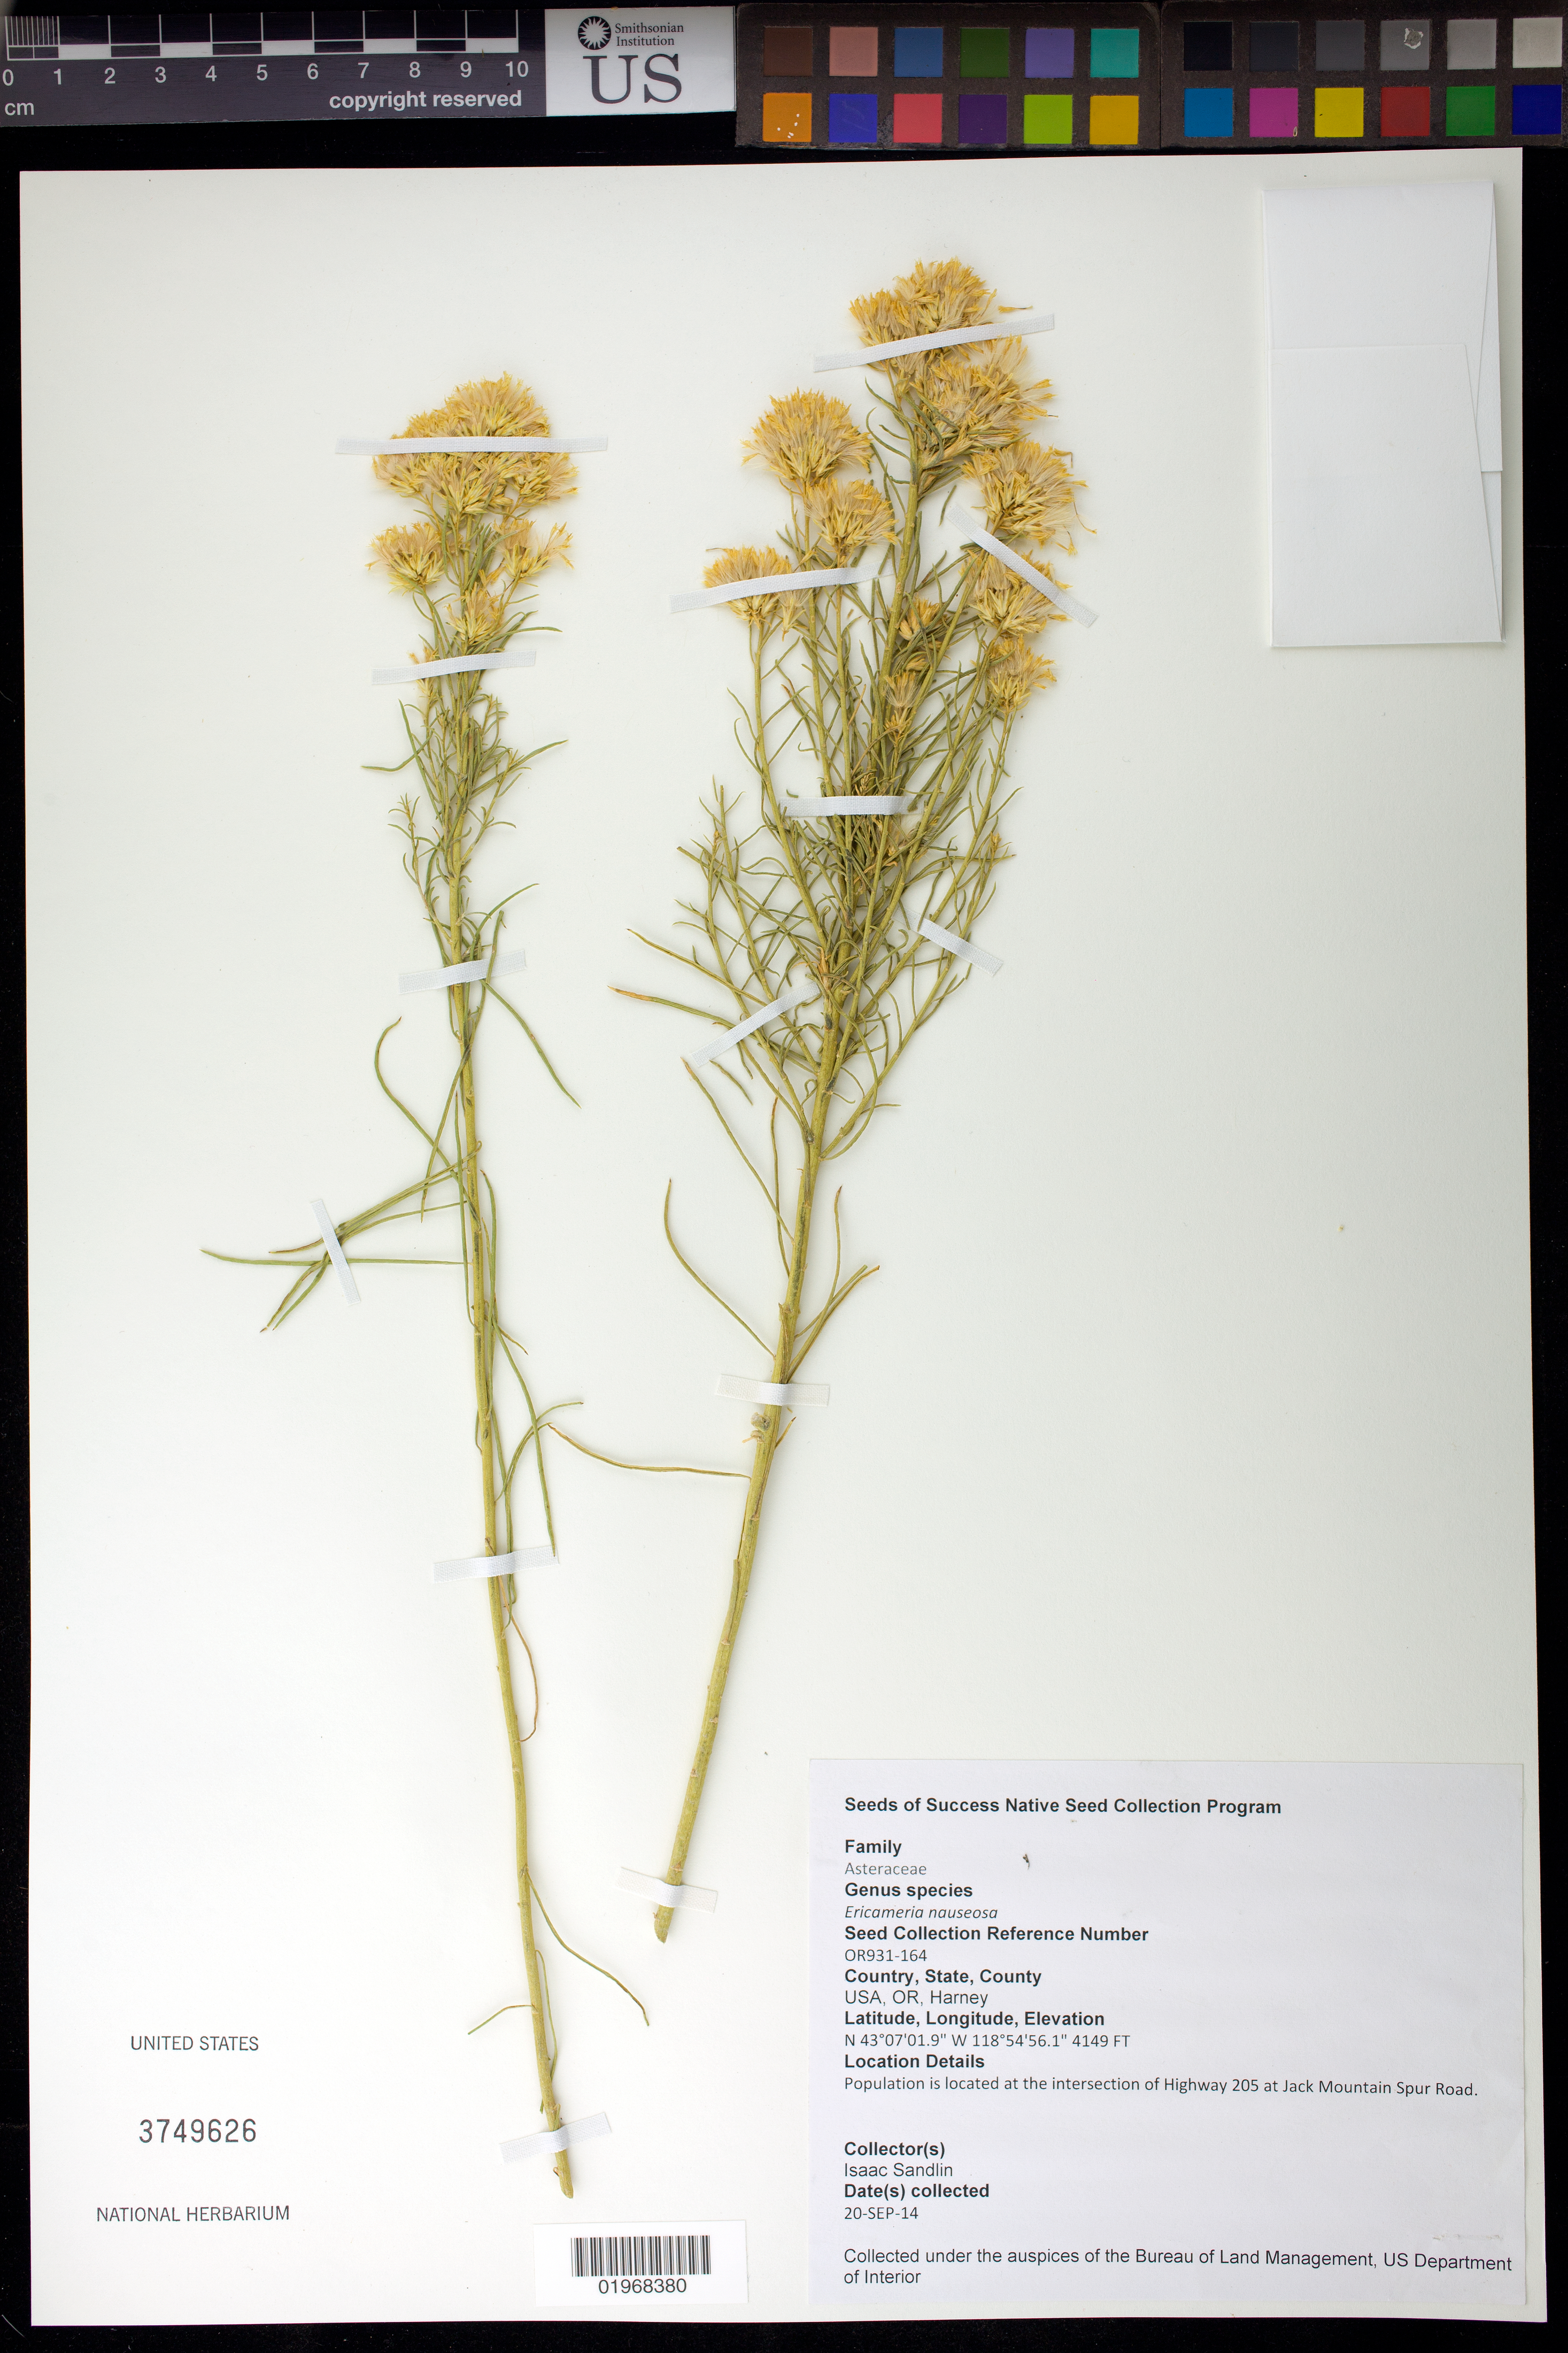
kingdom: Plantae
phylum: Tracheophyta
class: Magnoliopsida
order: Asterales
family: Asteraceae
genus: Ericameria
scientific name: Ericameria nauseosa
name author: (Pall. ex Pursh) G.L. Nesom & G.I. Baird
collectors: I. Sandlin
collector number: OR931-164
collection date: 2014-09-20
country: United States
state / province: Oregon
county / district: Harney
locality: Steens Mountain Cooperative Management and Protection Area, at intersection of Hwy 205 at Jack Mountain Spur Rd.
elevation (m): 1265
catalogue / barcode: US 3749626